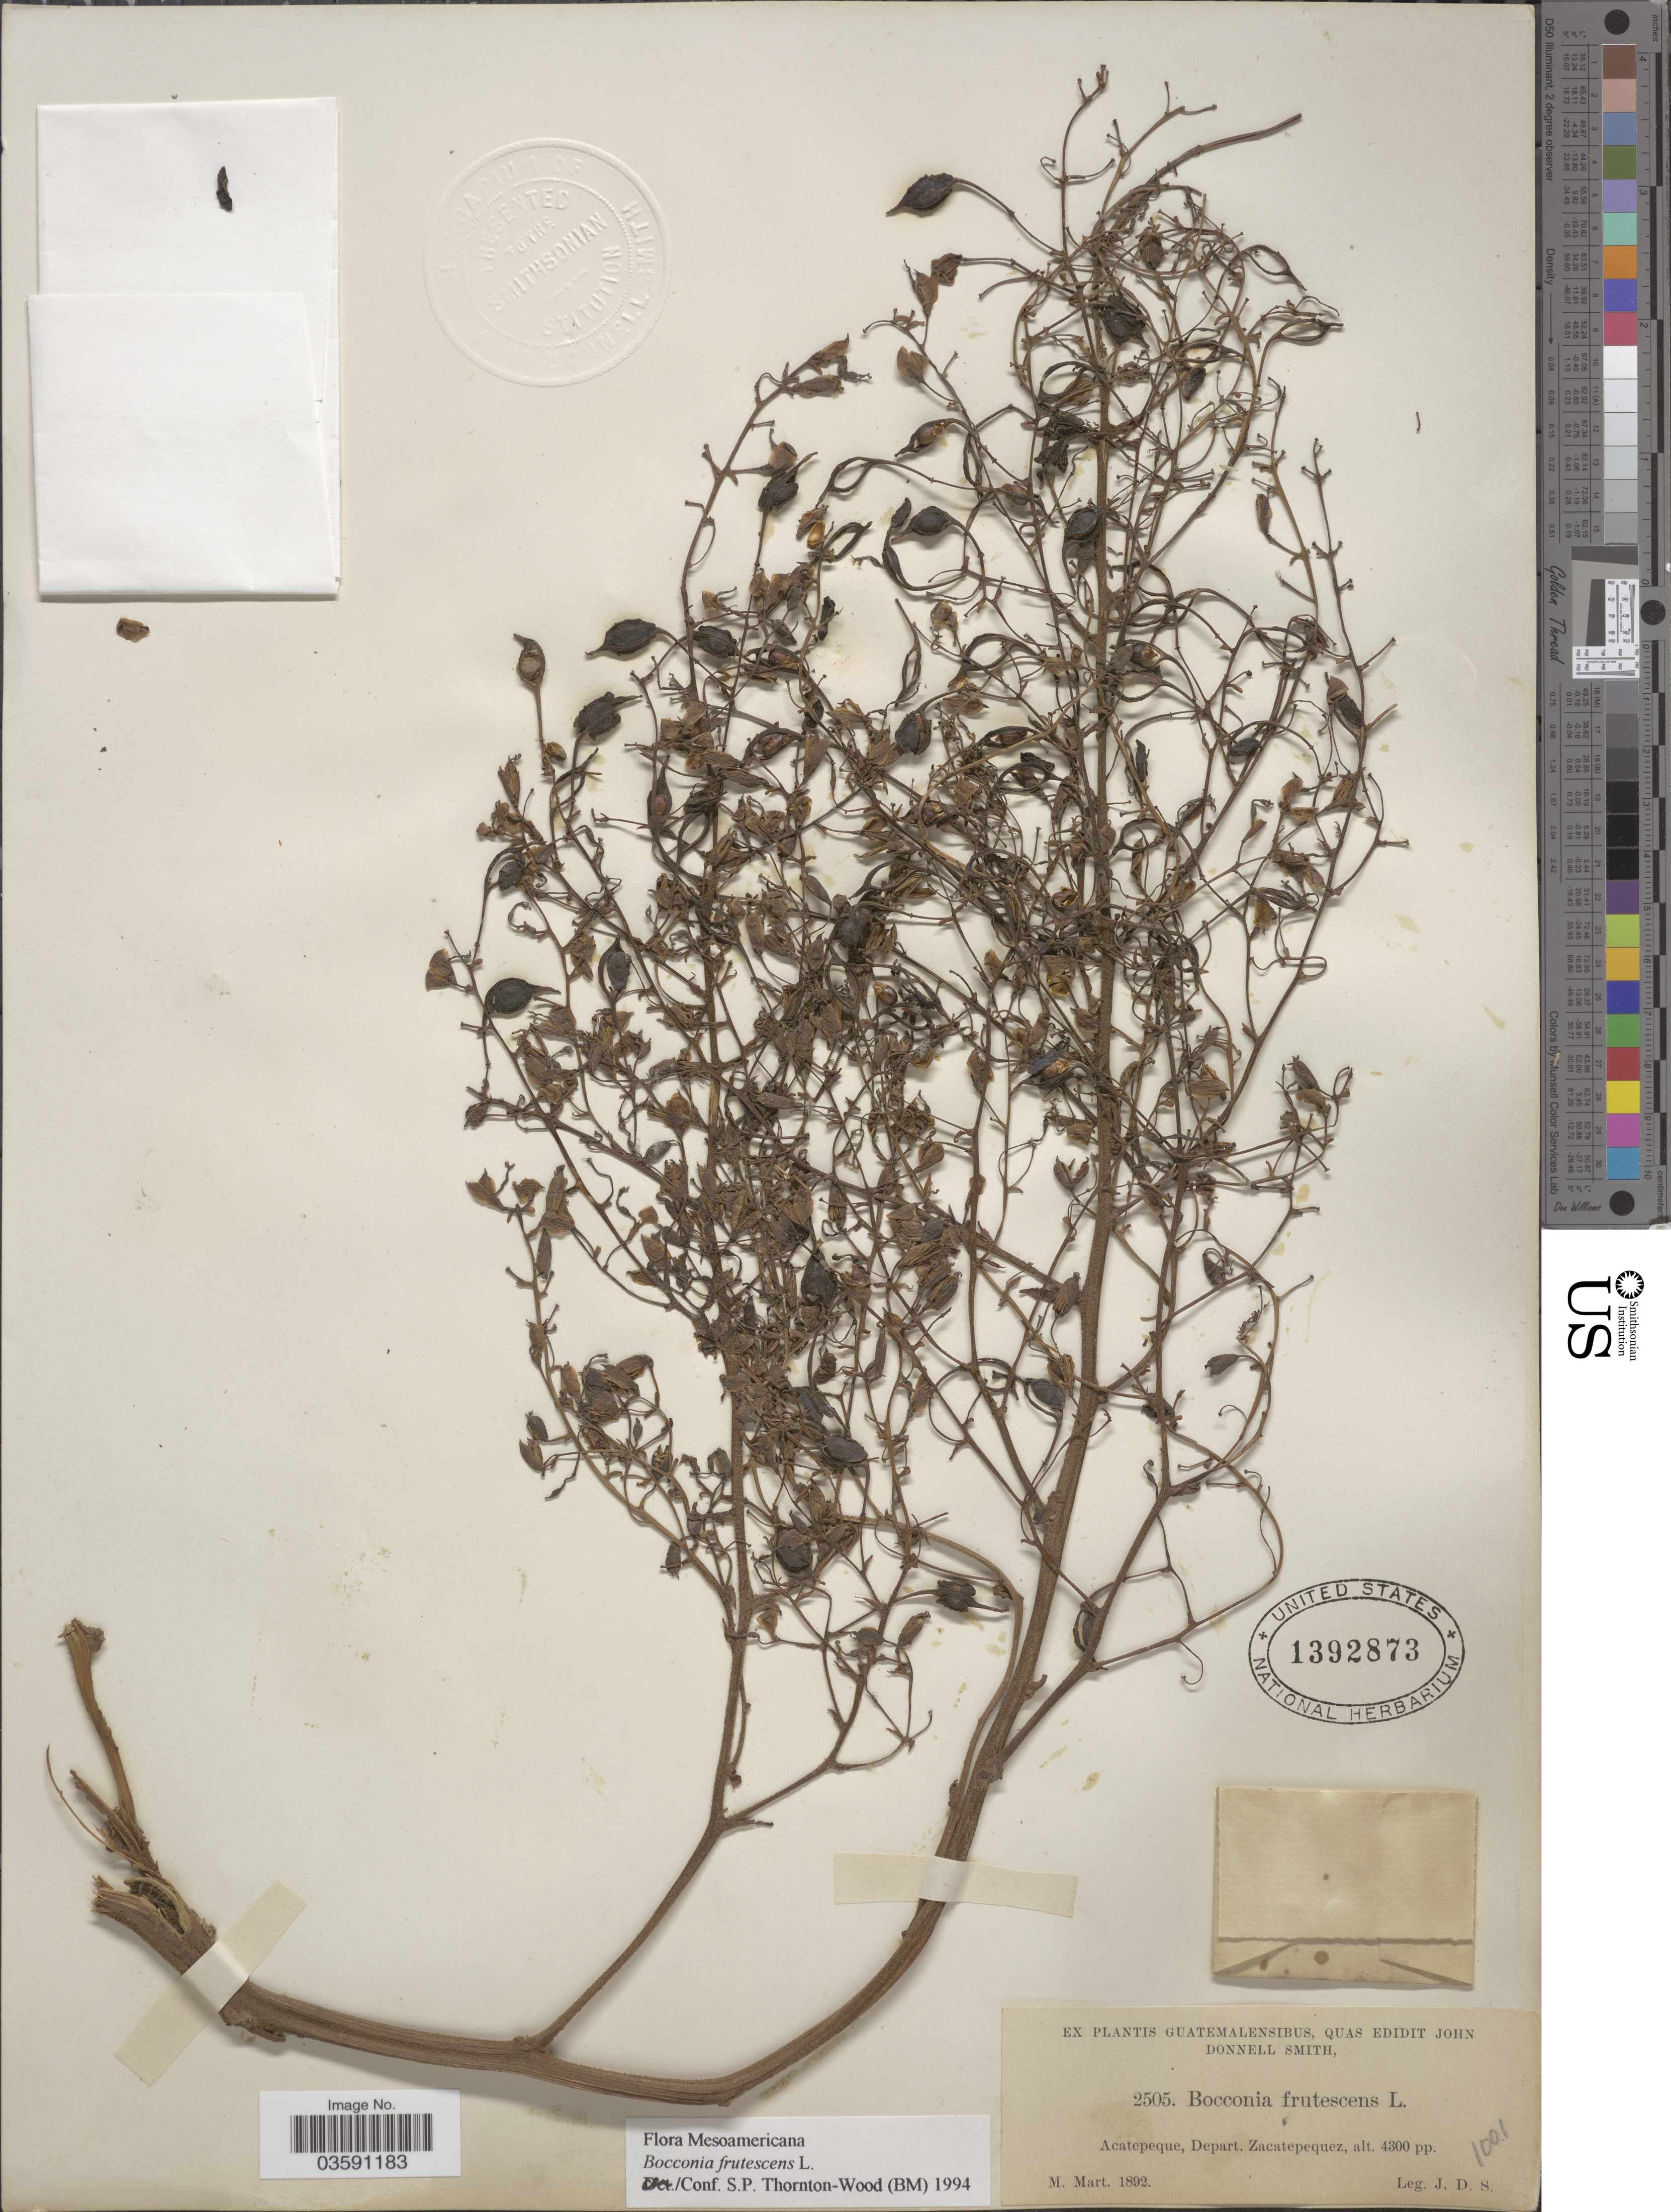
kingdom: Plantae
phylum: Tracheophyta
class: Magnoliopsida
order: Ranunculales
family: Papaveraceae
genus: Bocconia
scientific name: Bocconia frutescens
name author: L.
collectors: J. Donnell Smith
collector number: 2505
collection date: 1892-03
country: Guatemala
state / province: Sacatepequez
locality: Acatepeque, Depart. Zacatepequez.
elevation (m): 1311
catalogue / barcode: US 1392873